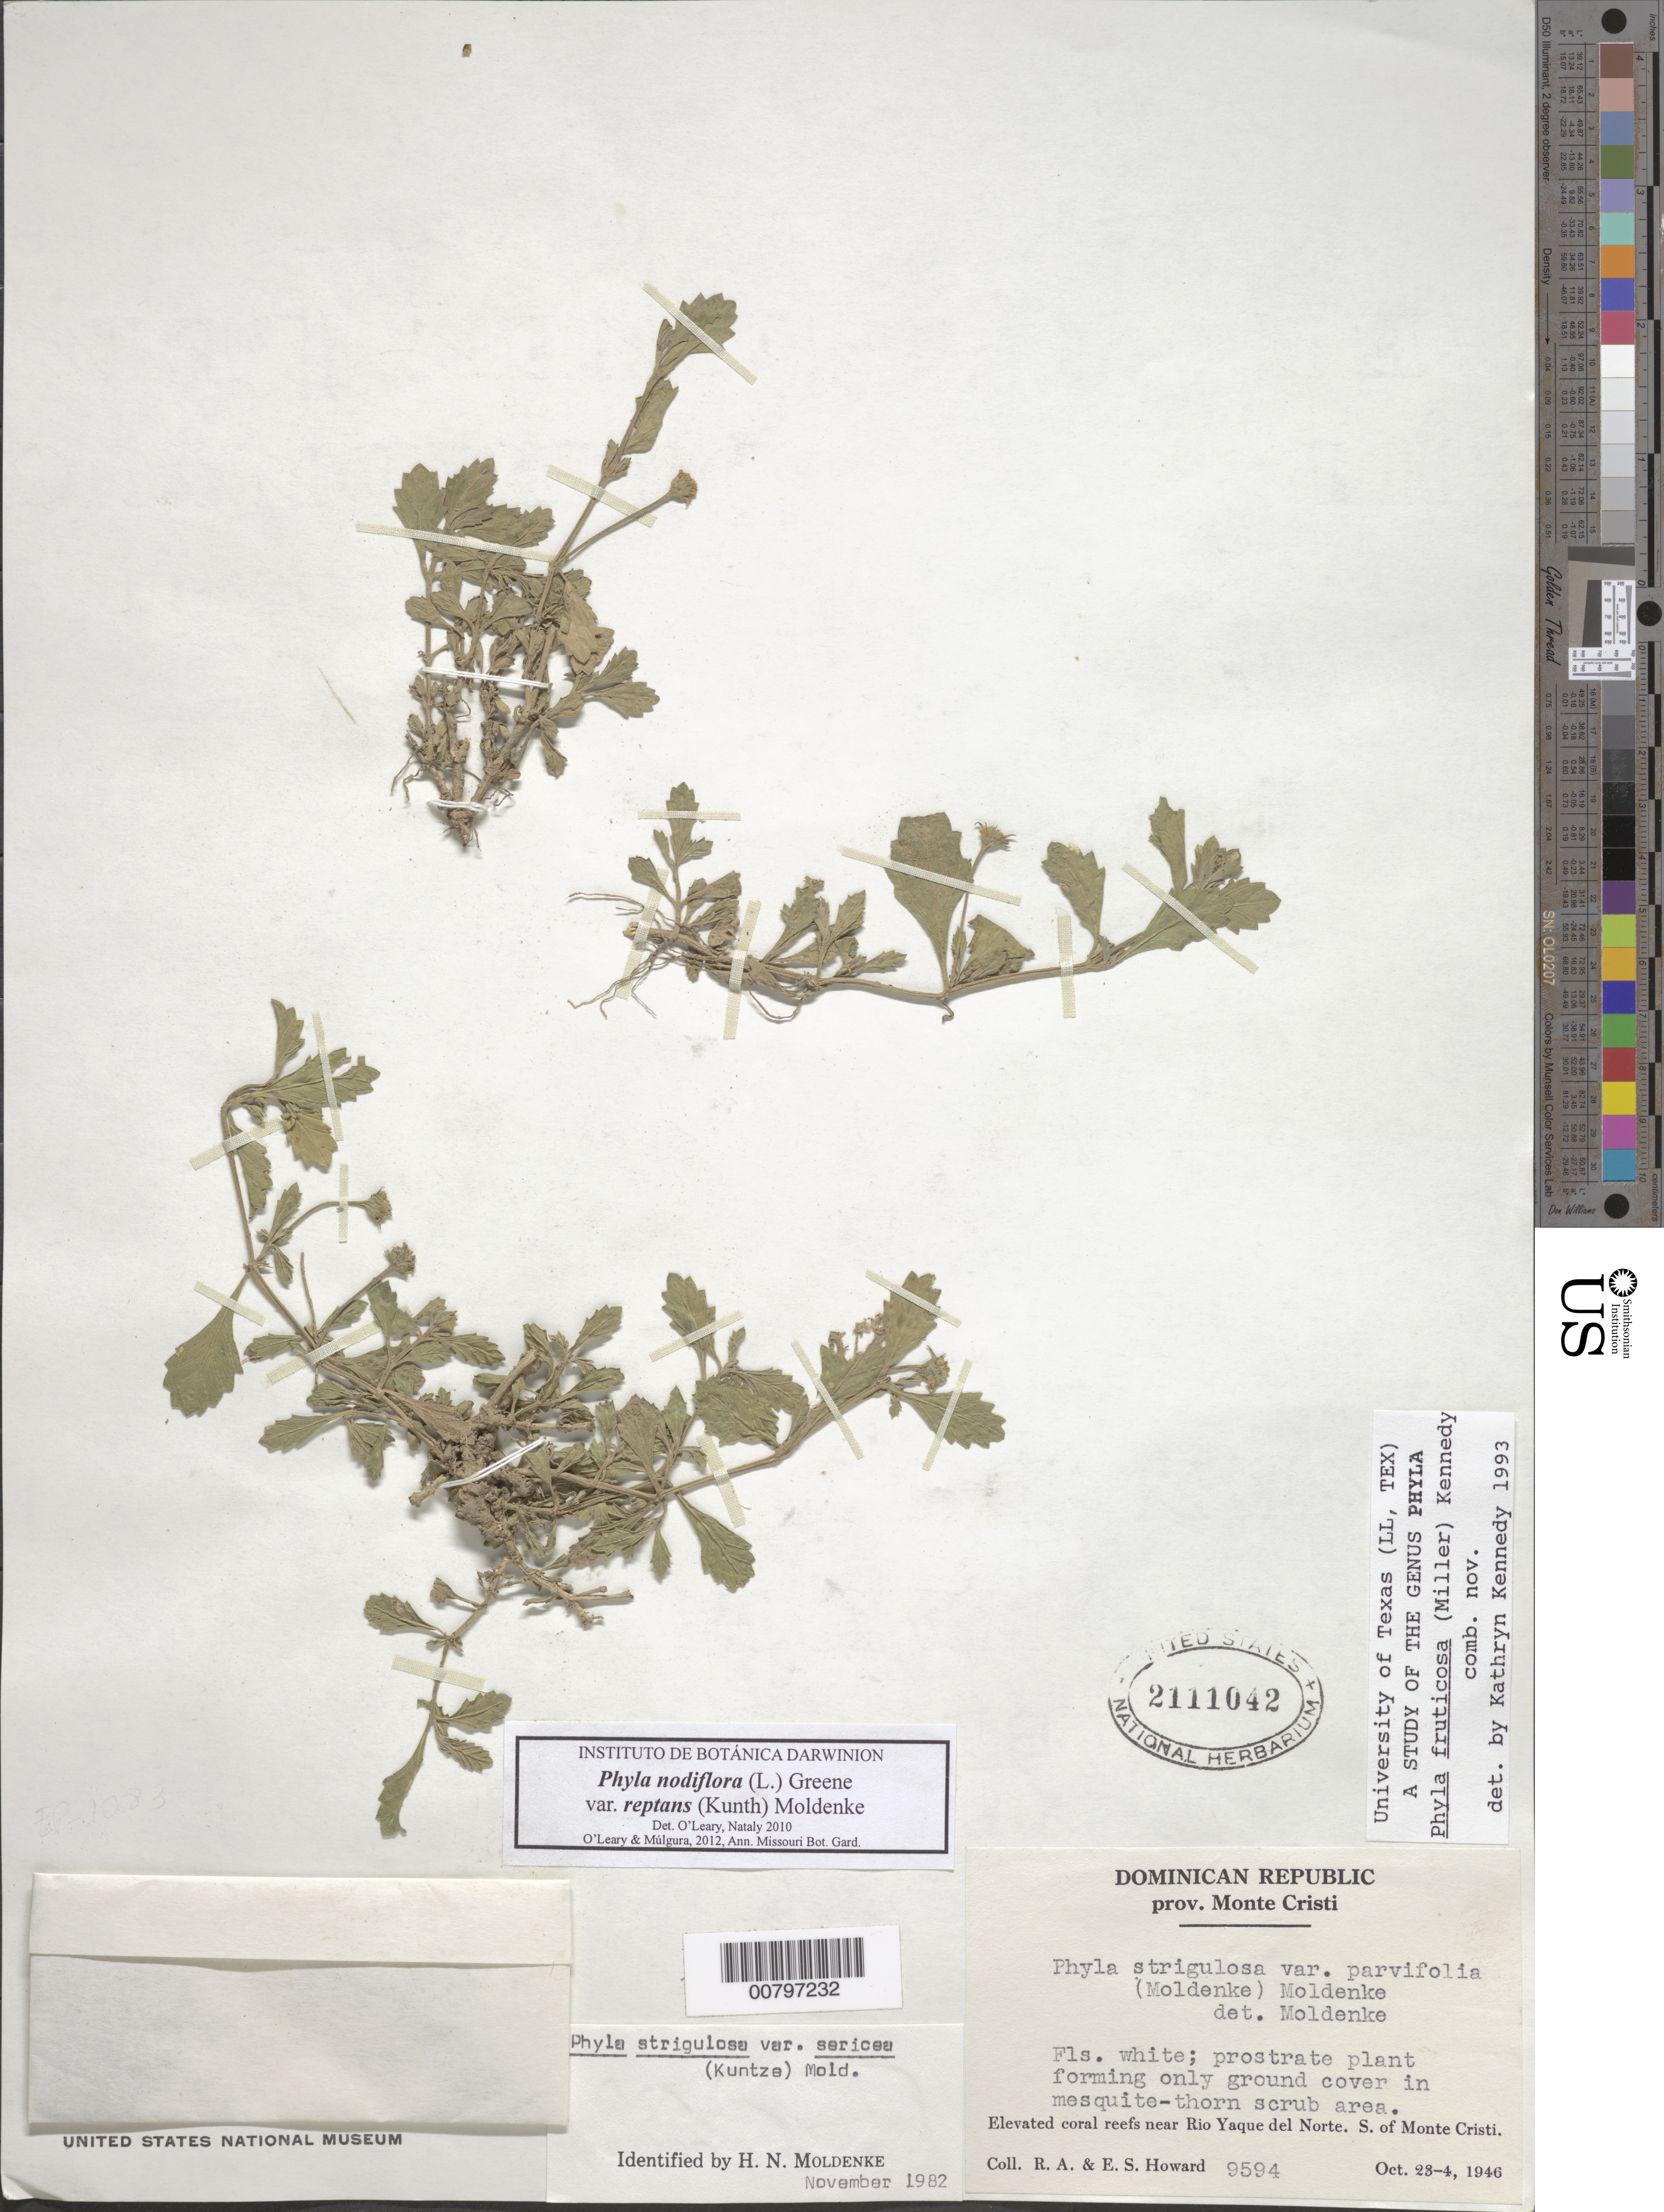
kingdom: Plantae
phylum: Tracheophyta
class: Magnoliopsida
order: Lamiales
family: Verbenaceae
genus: Phyla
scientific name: Phyla nodiflora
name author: (L.) Greene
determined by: Kennedy, K.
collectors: R. A. Howard & E. Leonard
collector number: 9594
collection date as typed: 23 Oct 1946 to 24 Oct 1946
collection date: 1946-10-23/1946-10-24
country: Dominican Republic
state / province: Monte Cristi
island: Hispaniola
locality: Rio Yaque del Norte, S of Montecristi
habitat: In mesquite-thorn scrub area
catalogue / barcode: US 2111042